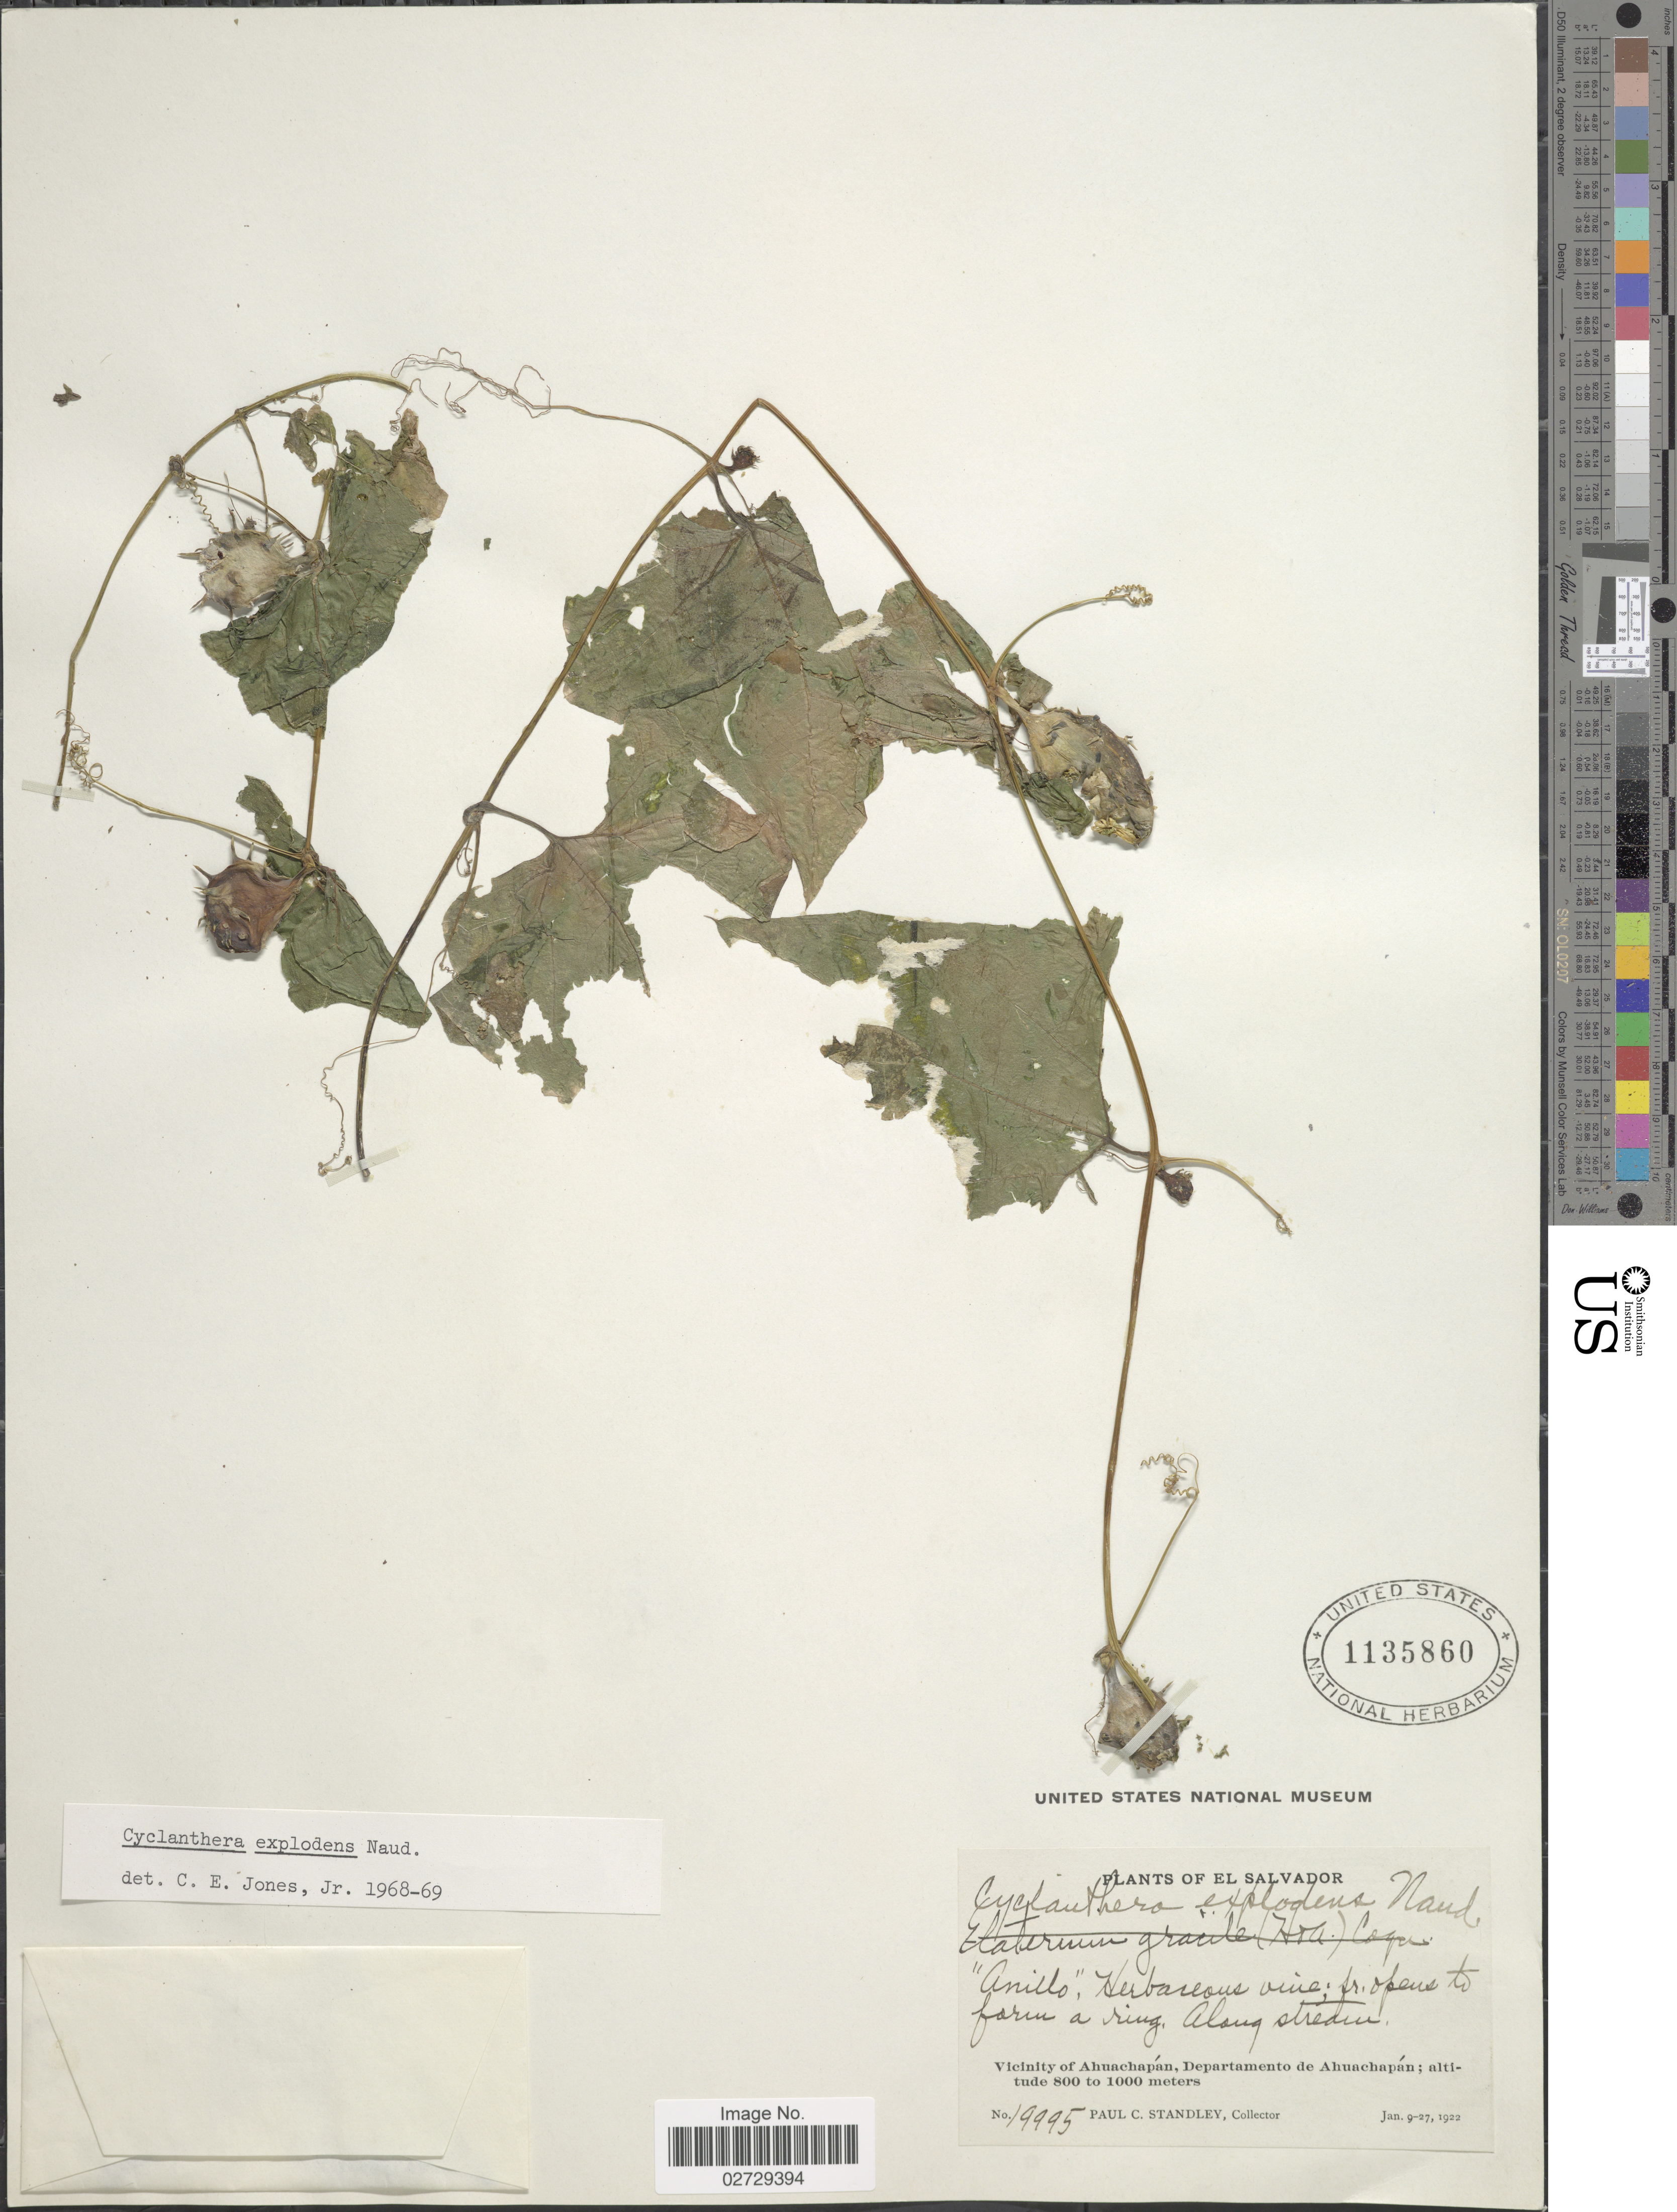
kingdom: Plantae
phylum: Tracheophyta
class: Magnoliopsida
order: Cucurbitales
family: Cucurbitaceae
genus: Cyclanthera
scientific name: Cyclanthera brachystachya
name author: (DC.) Cogn.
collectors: P. C. Standley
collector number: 19995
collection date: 1922-01-09/1922-01-27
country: El Salvador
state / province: Ahuachapan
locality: Along stream. Vicinity of Ahuachapán, Departamanto de Ahuachapán.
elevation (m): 800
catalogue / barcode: US 1135860